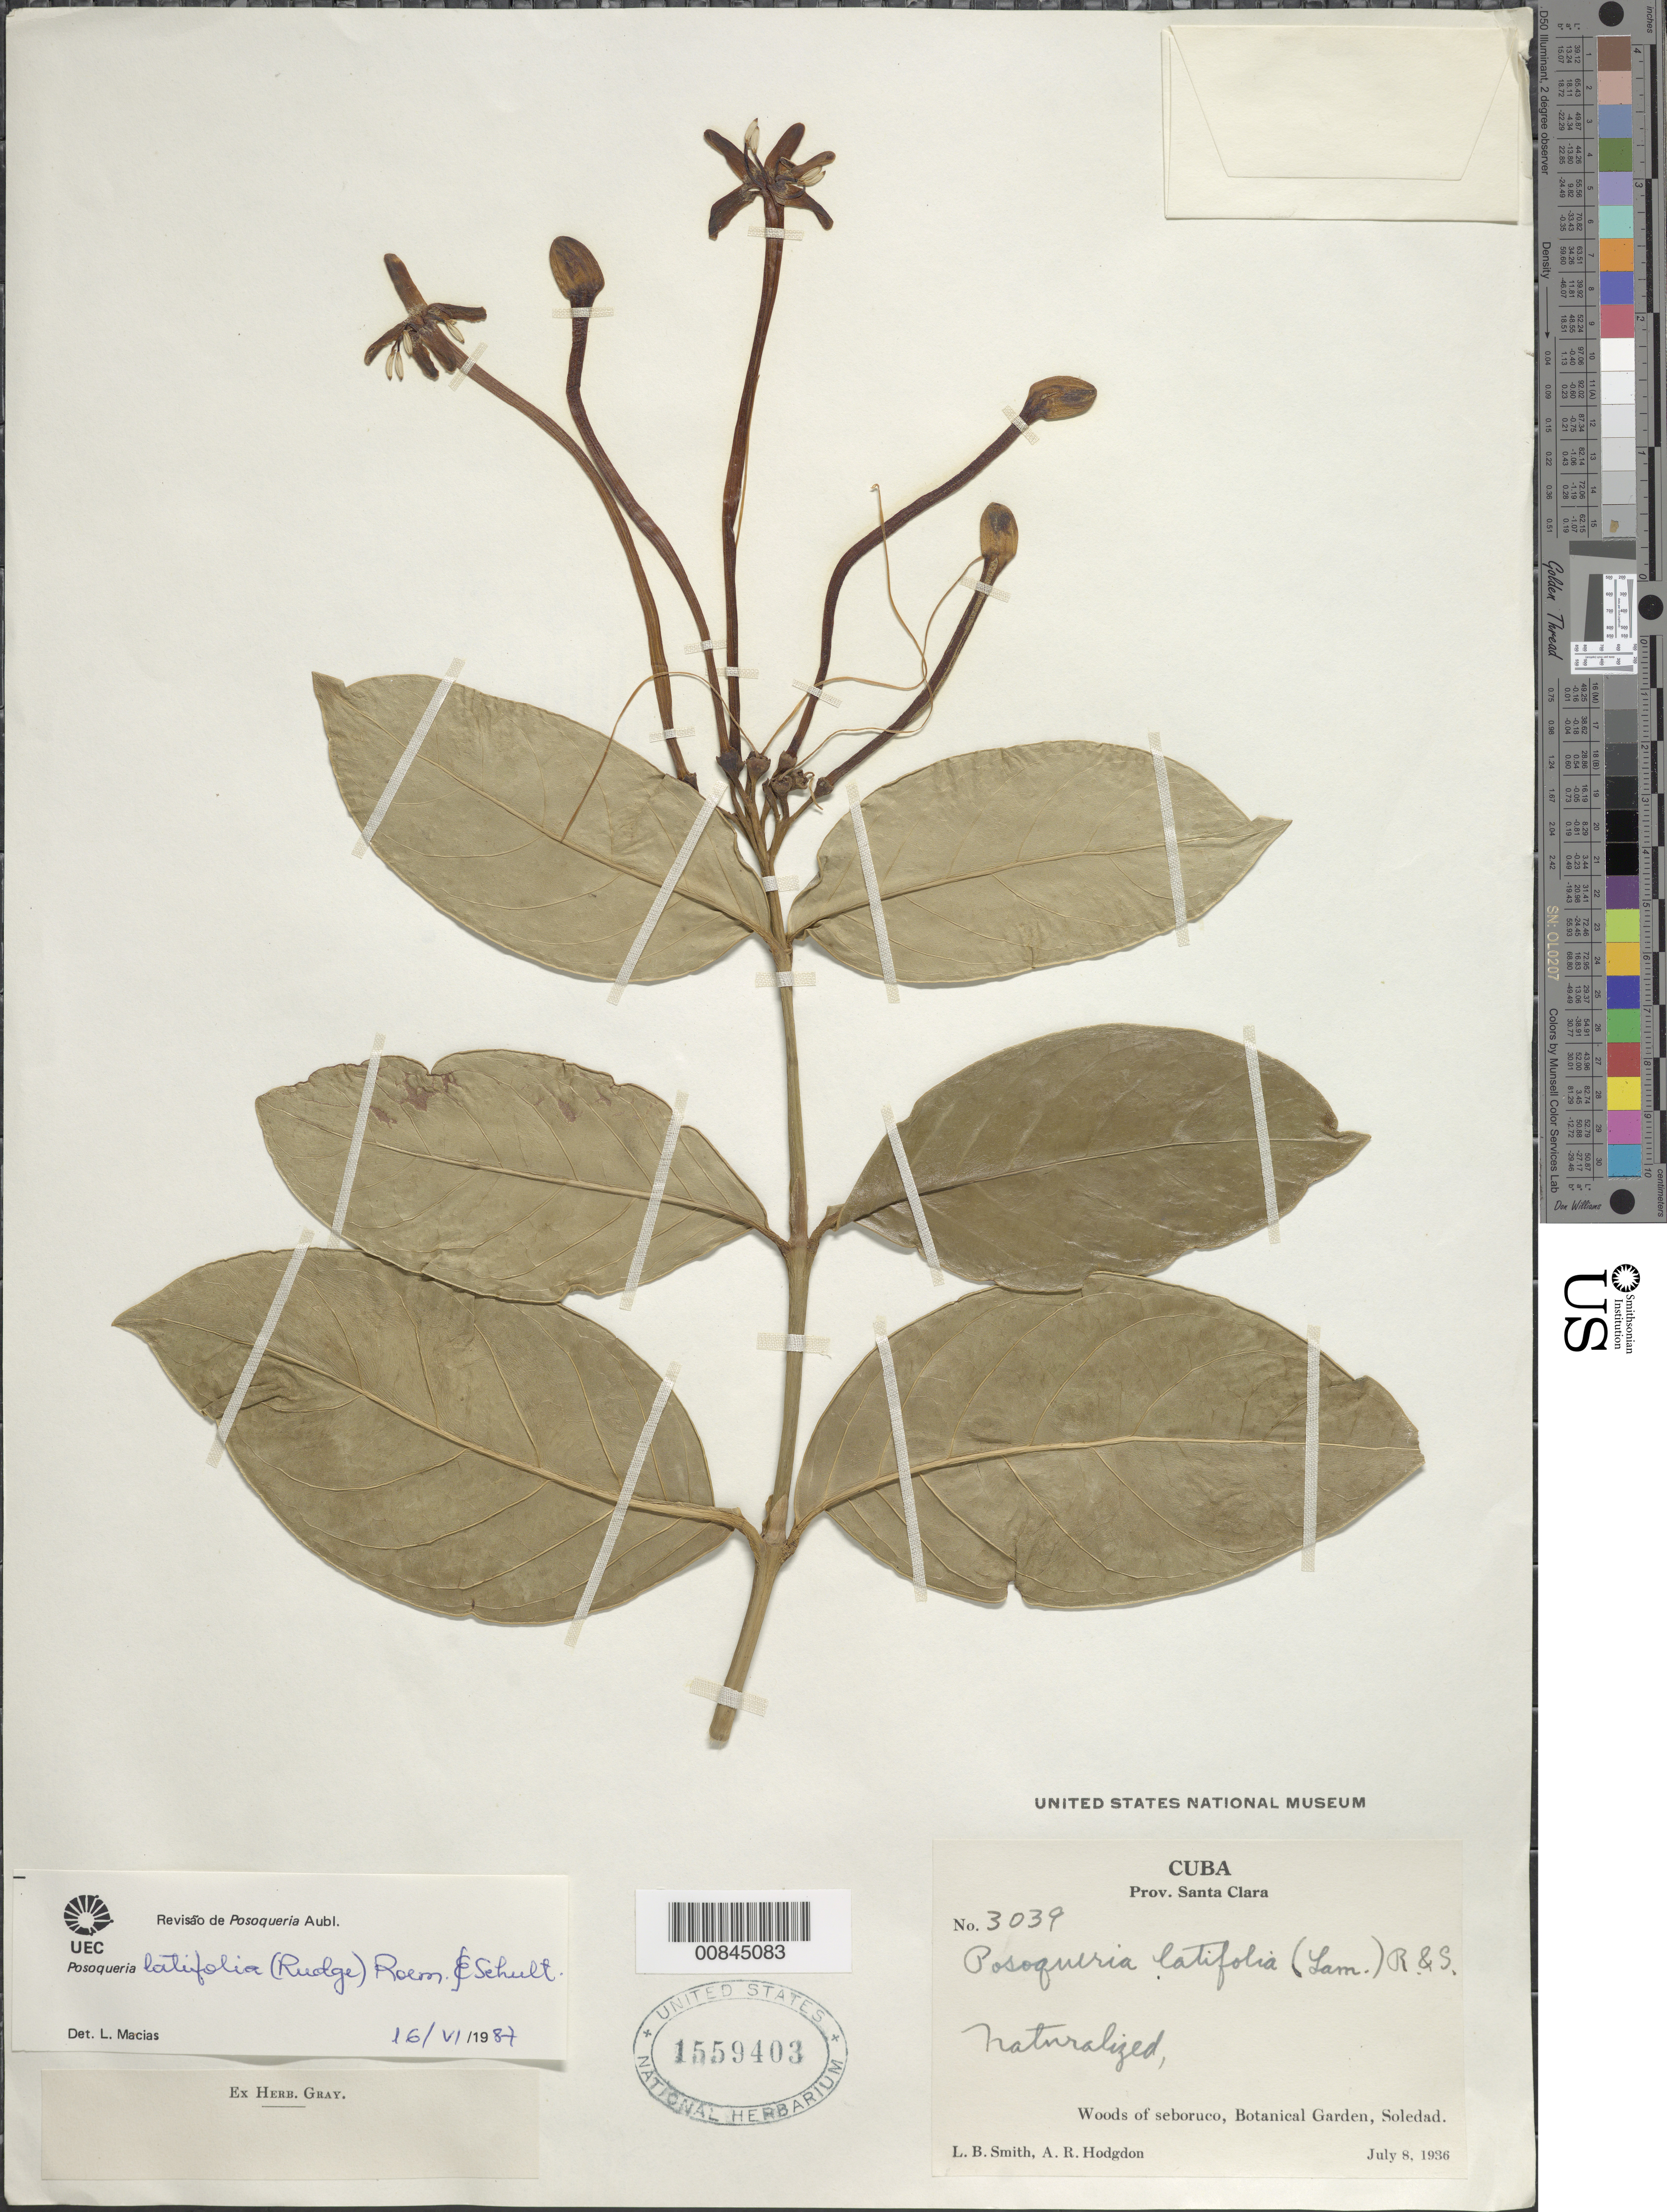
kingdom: Plantae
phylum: Tracheophyta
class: Magnoliopsida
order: Gentianales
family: Rubiaceae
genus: Posoqueria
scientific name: Posoqueria latifolia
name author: (Rudge) Roem. & Schult.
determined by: Macias, L.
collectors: L. Smith & A. R. Hodgdon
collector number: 3039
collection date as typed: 08 Jul 1936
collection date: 1936-07-08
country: Cuba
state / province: Las Villas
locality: Botanical Garden, Soledad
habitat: Woods of seboruco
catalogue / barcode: US 1559403